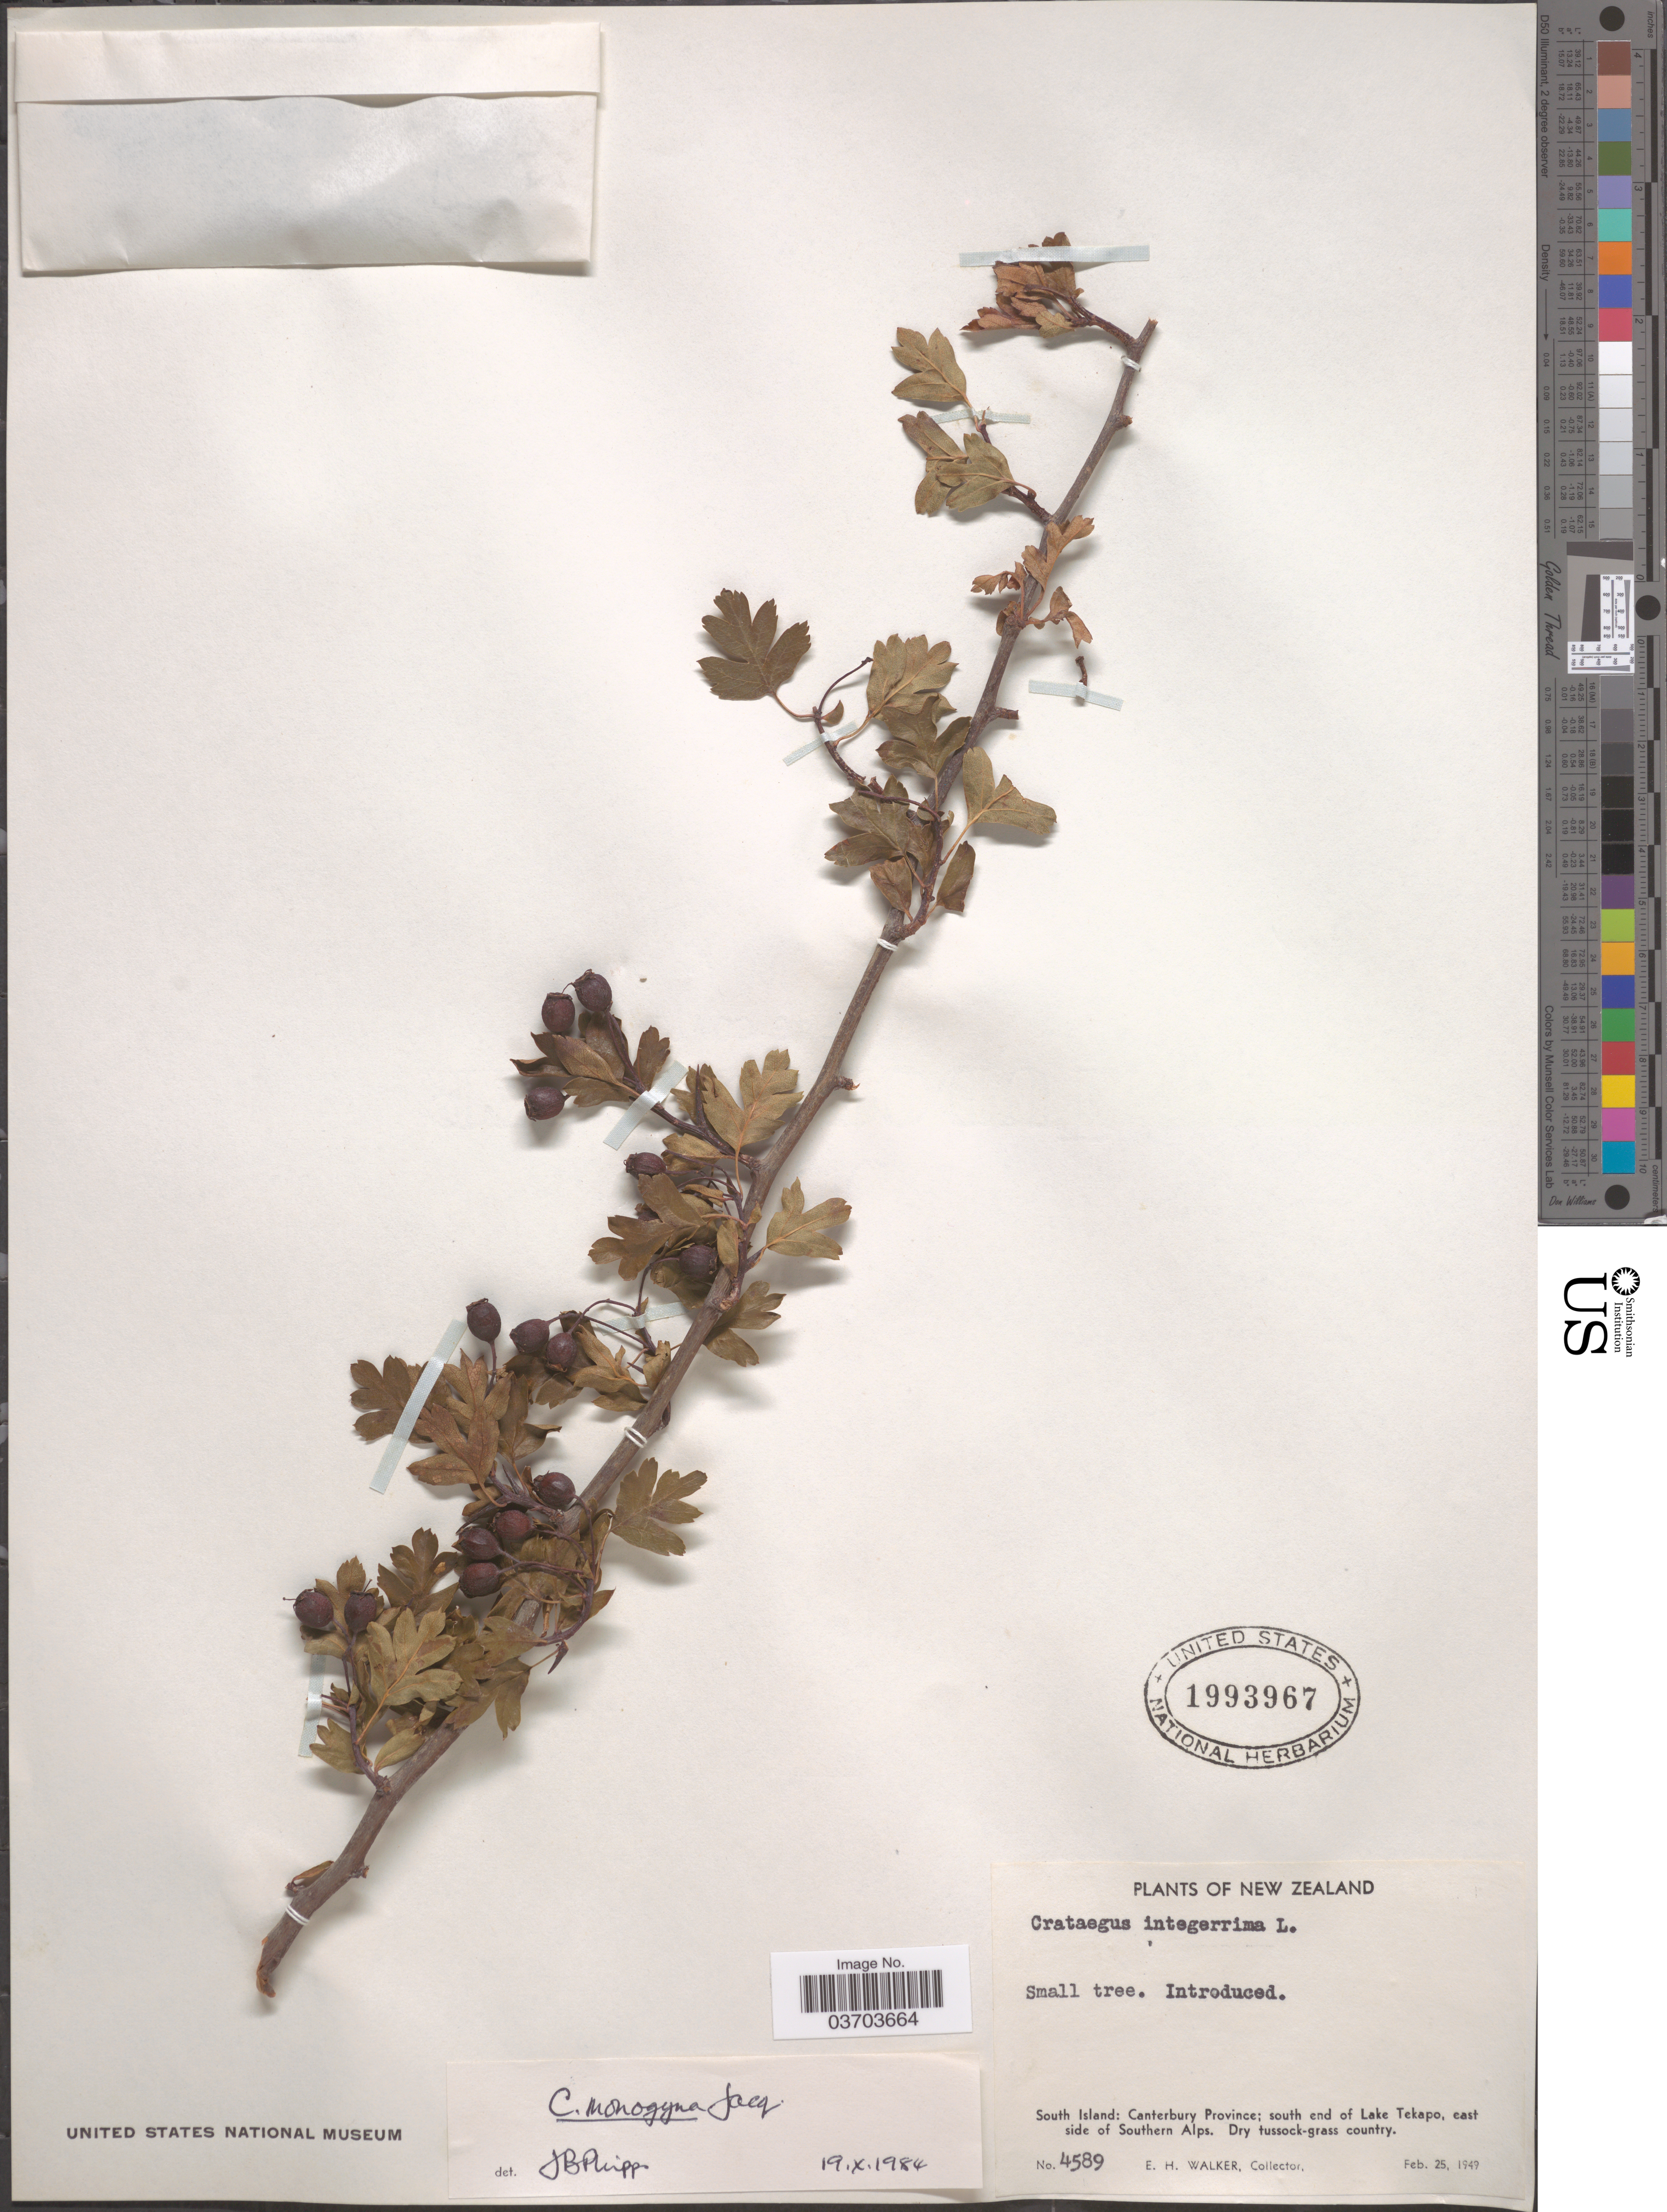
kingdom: Plantae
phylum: Tracheophyta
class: Magnoliopsida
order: Rosales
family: Rosaceae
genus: Crataegus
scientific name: Crataegus monogyna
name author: Lindin.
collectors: E. H. Walker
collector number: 4589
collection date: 1949-02-25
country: New Zealand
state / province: Canterbury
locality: South Island: south end of Lake Tekapo, east side of Southern Alps. Dry tussock-grass country.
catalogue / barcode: US 1993967